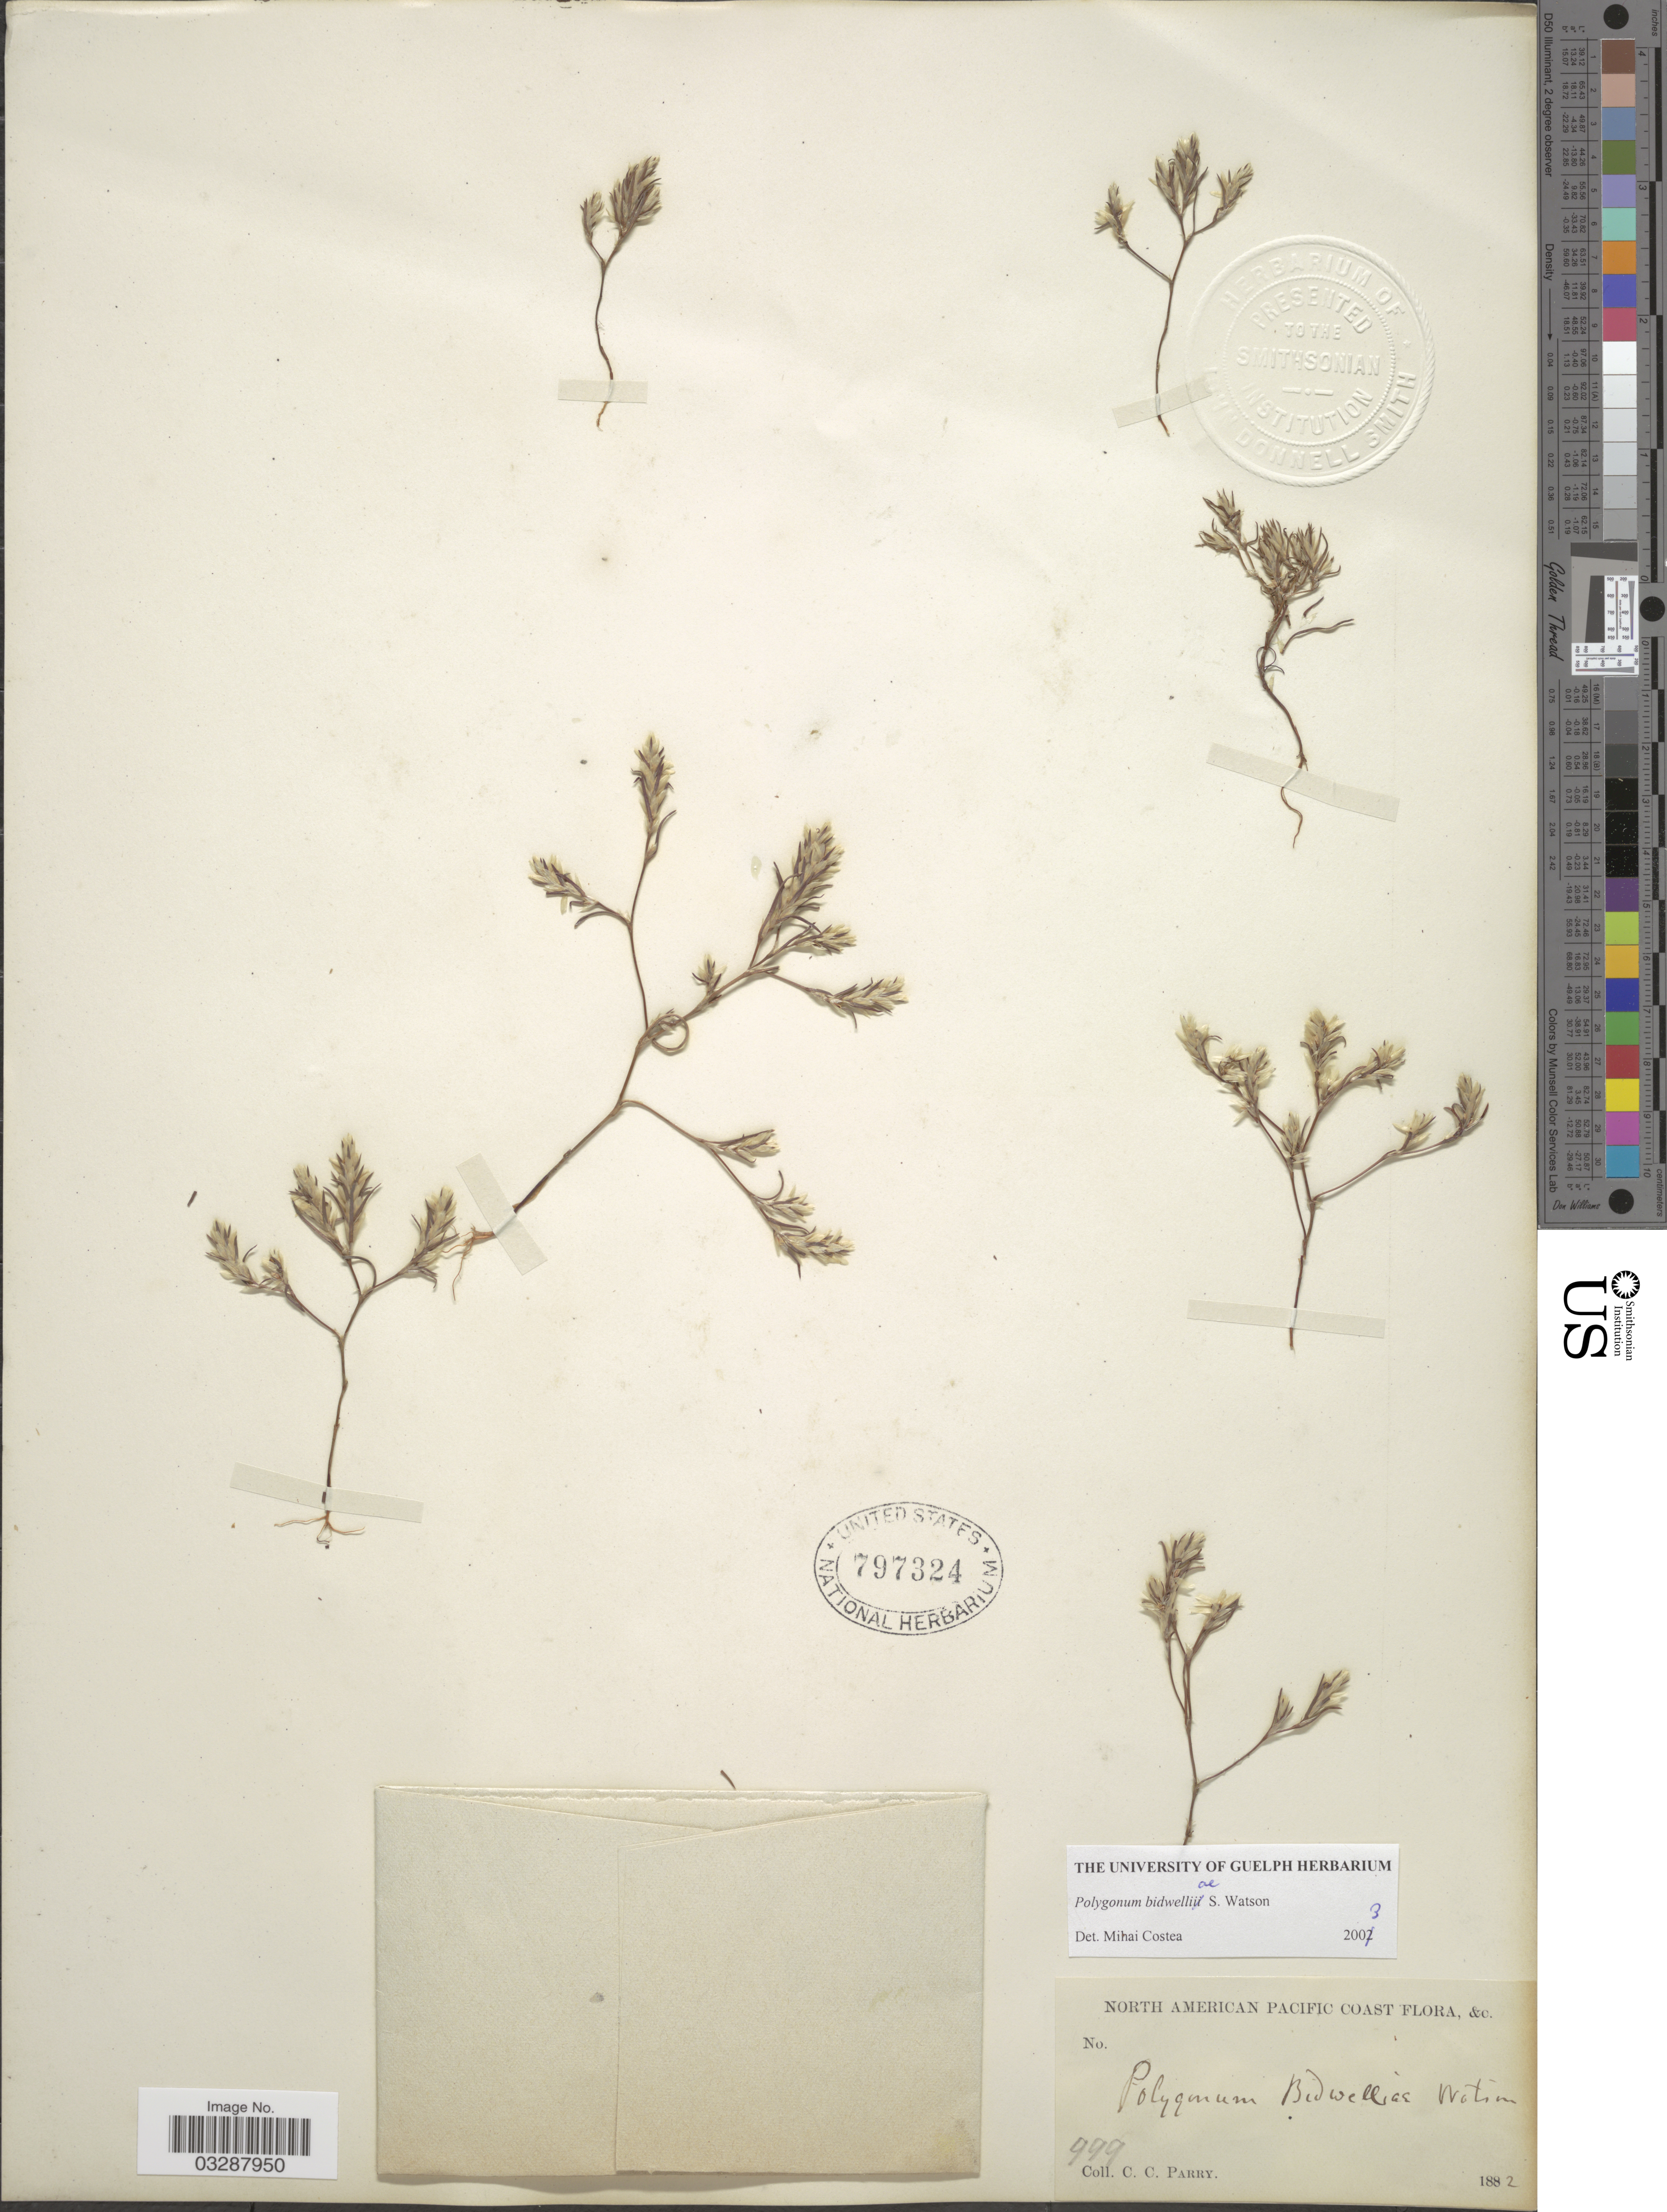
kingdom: Plantae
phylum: Tracheophyta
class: Magnoliopsida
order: Caryophyllales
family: Polygonaceae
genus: Polygonum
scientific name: Polygonum bidwelliae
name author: S. Watson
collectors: C. C. Parry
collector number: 999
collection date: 1882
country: United States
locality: North American Pacific Coast.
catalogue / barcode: US 797324